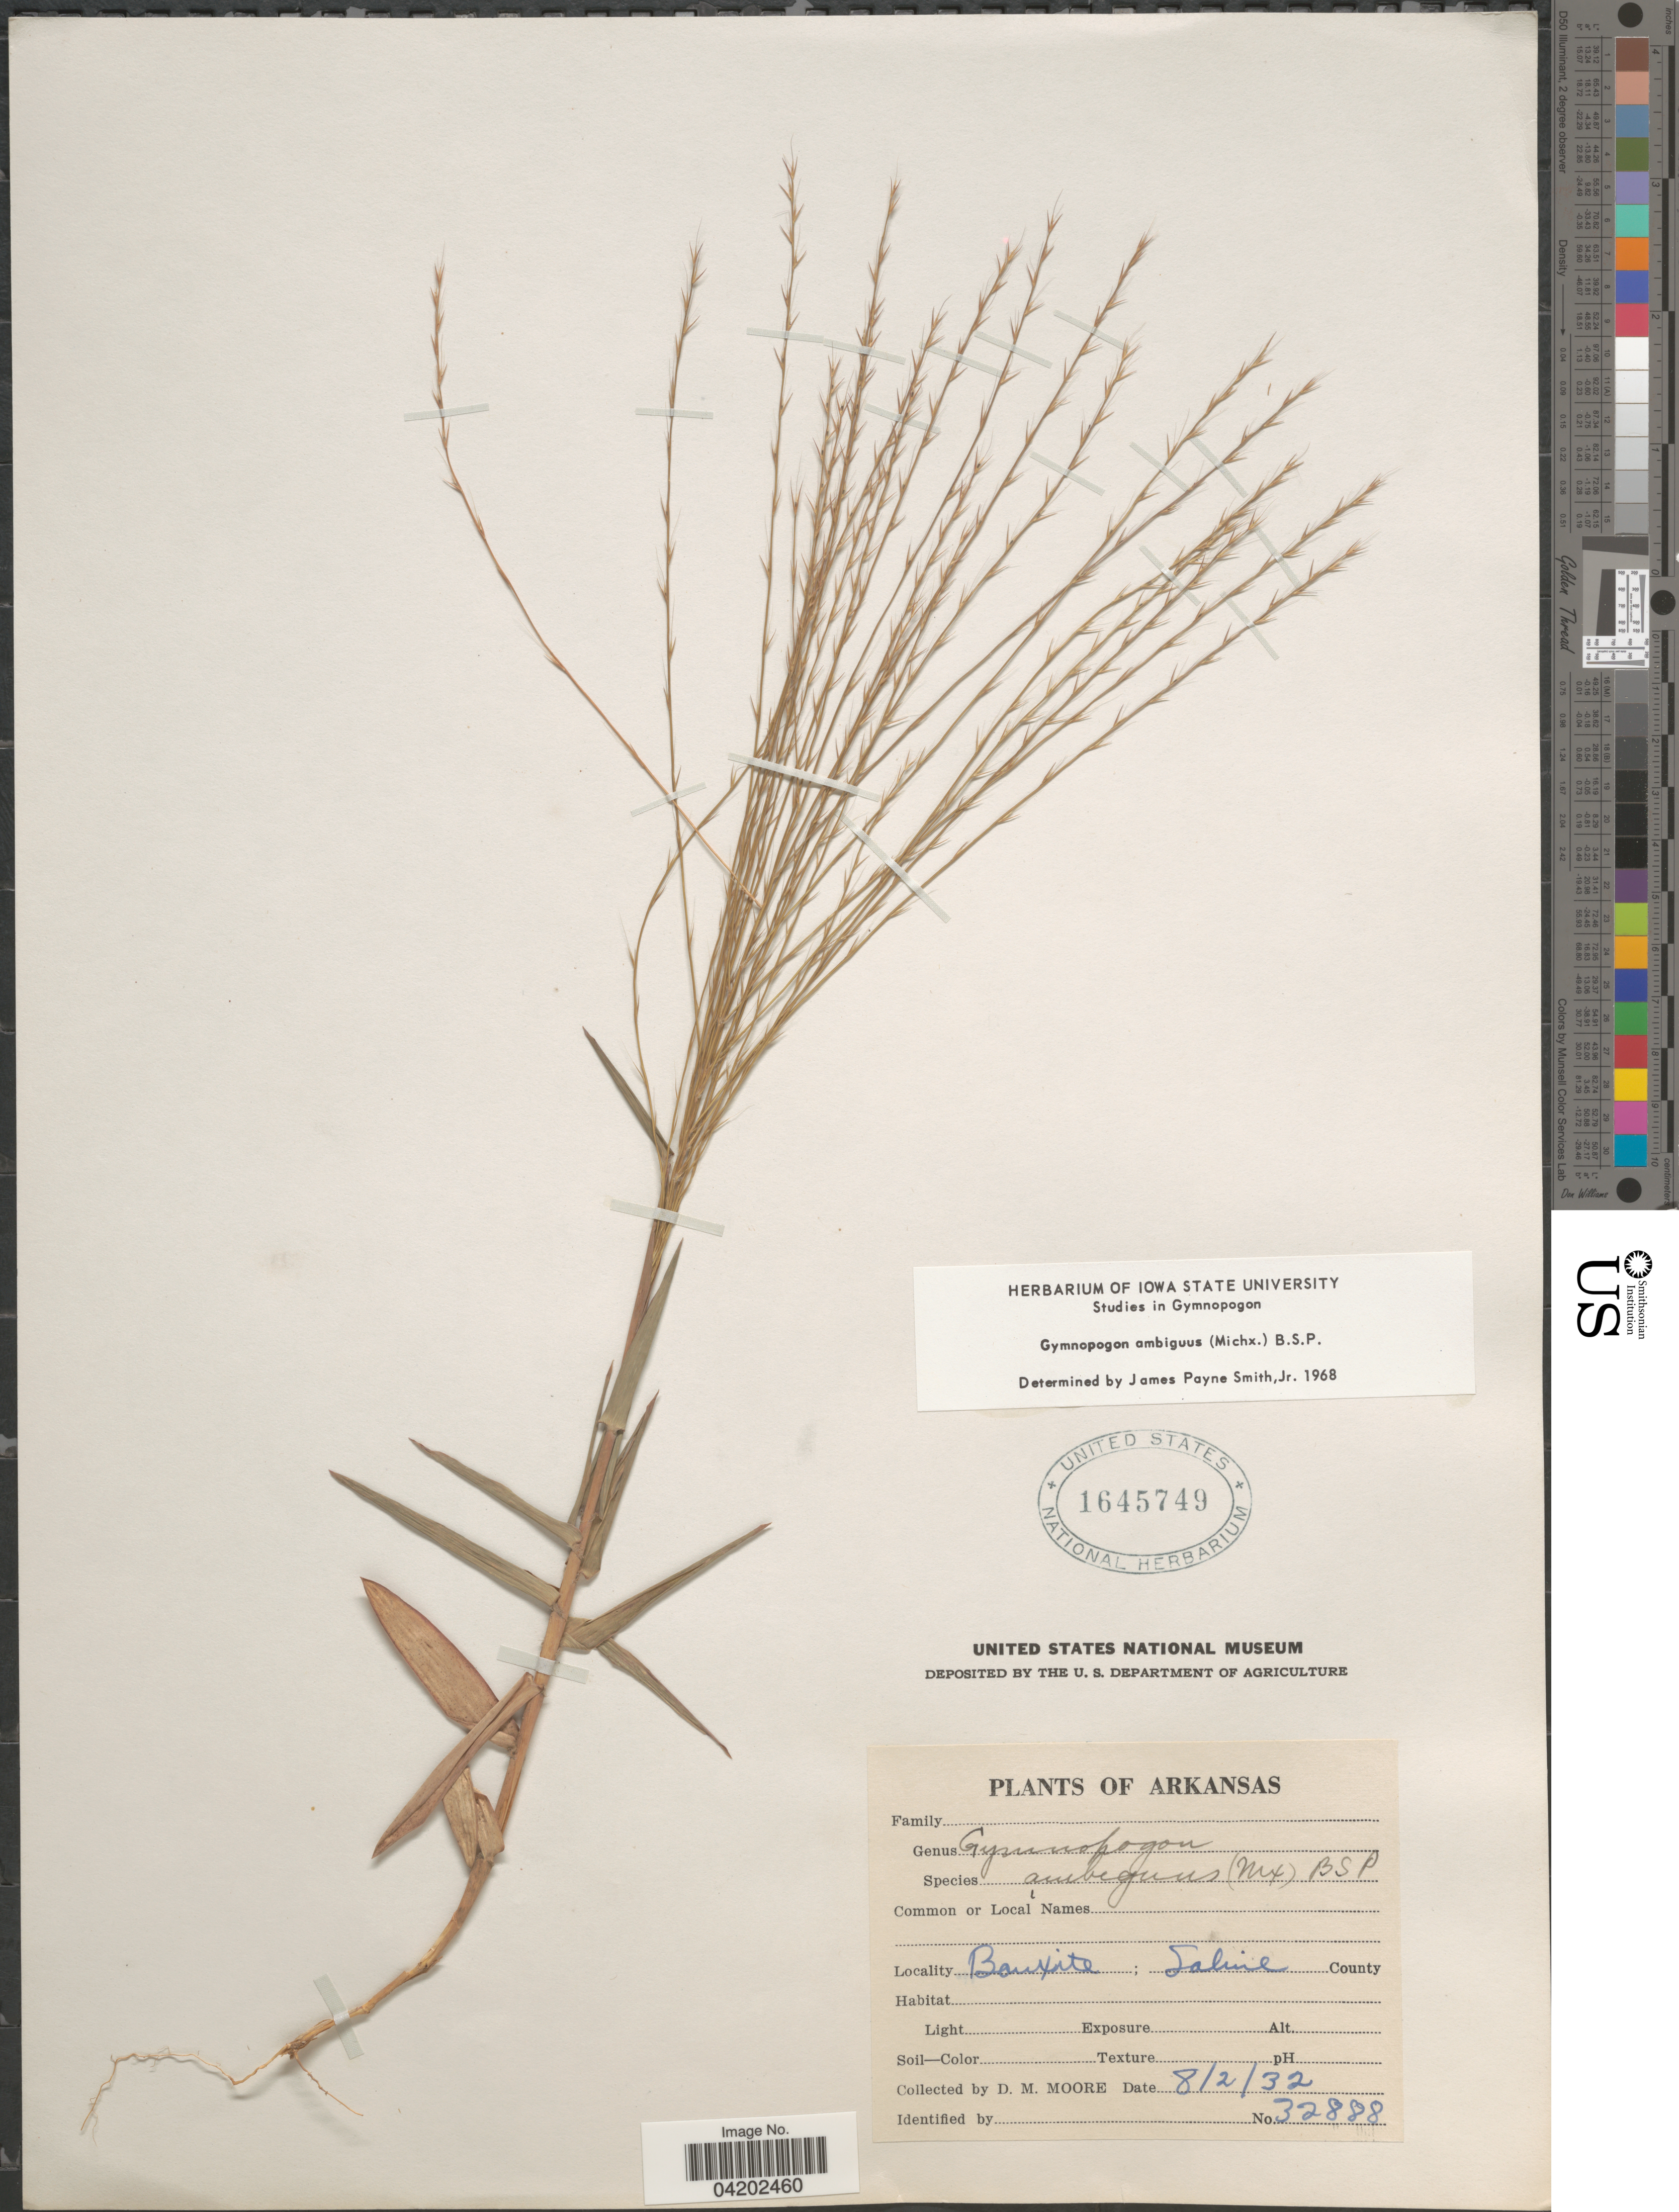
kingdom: Plantae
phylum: Tracheophyta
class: Liliopsida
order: Poales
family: Poaceae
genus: Gymnopogon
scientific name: Gymnopogon ambiguus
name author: (Michx.) Britton, Stearns & Poggenb.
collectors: D. Moore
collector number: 32888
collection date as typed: Transcribed d/m/y: 2/8/32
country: United States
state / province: Arkansas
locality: Bauxite; Saline County.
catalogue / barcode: US 1645749